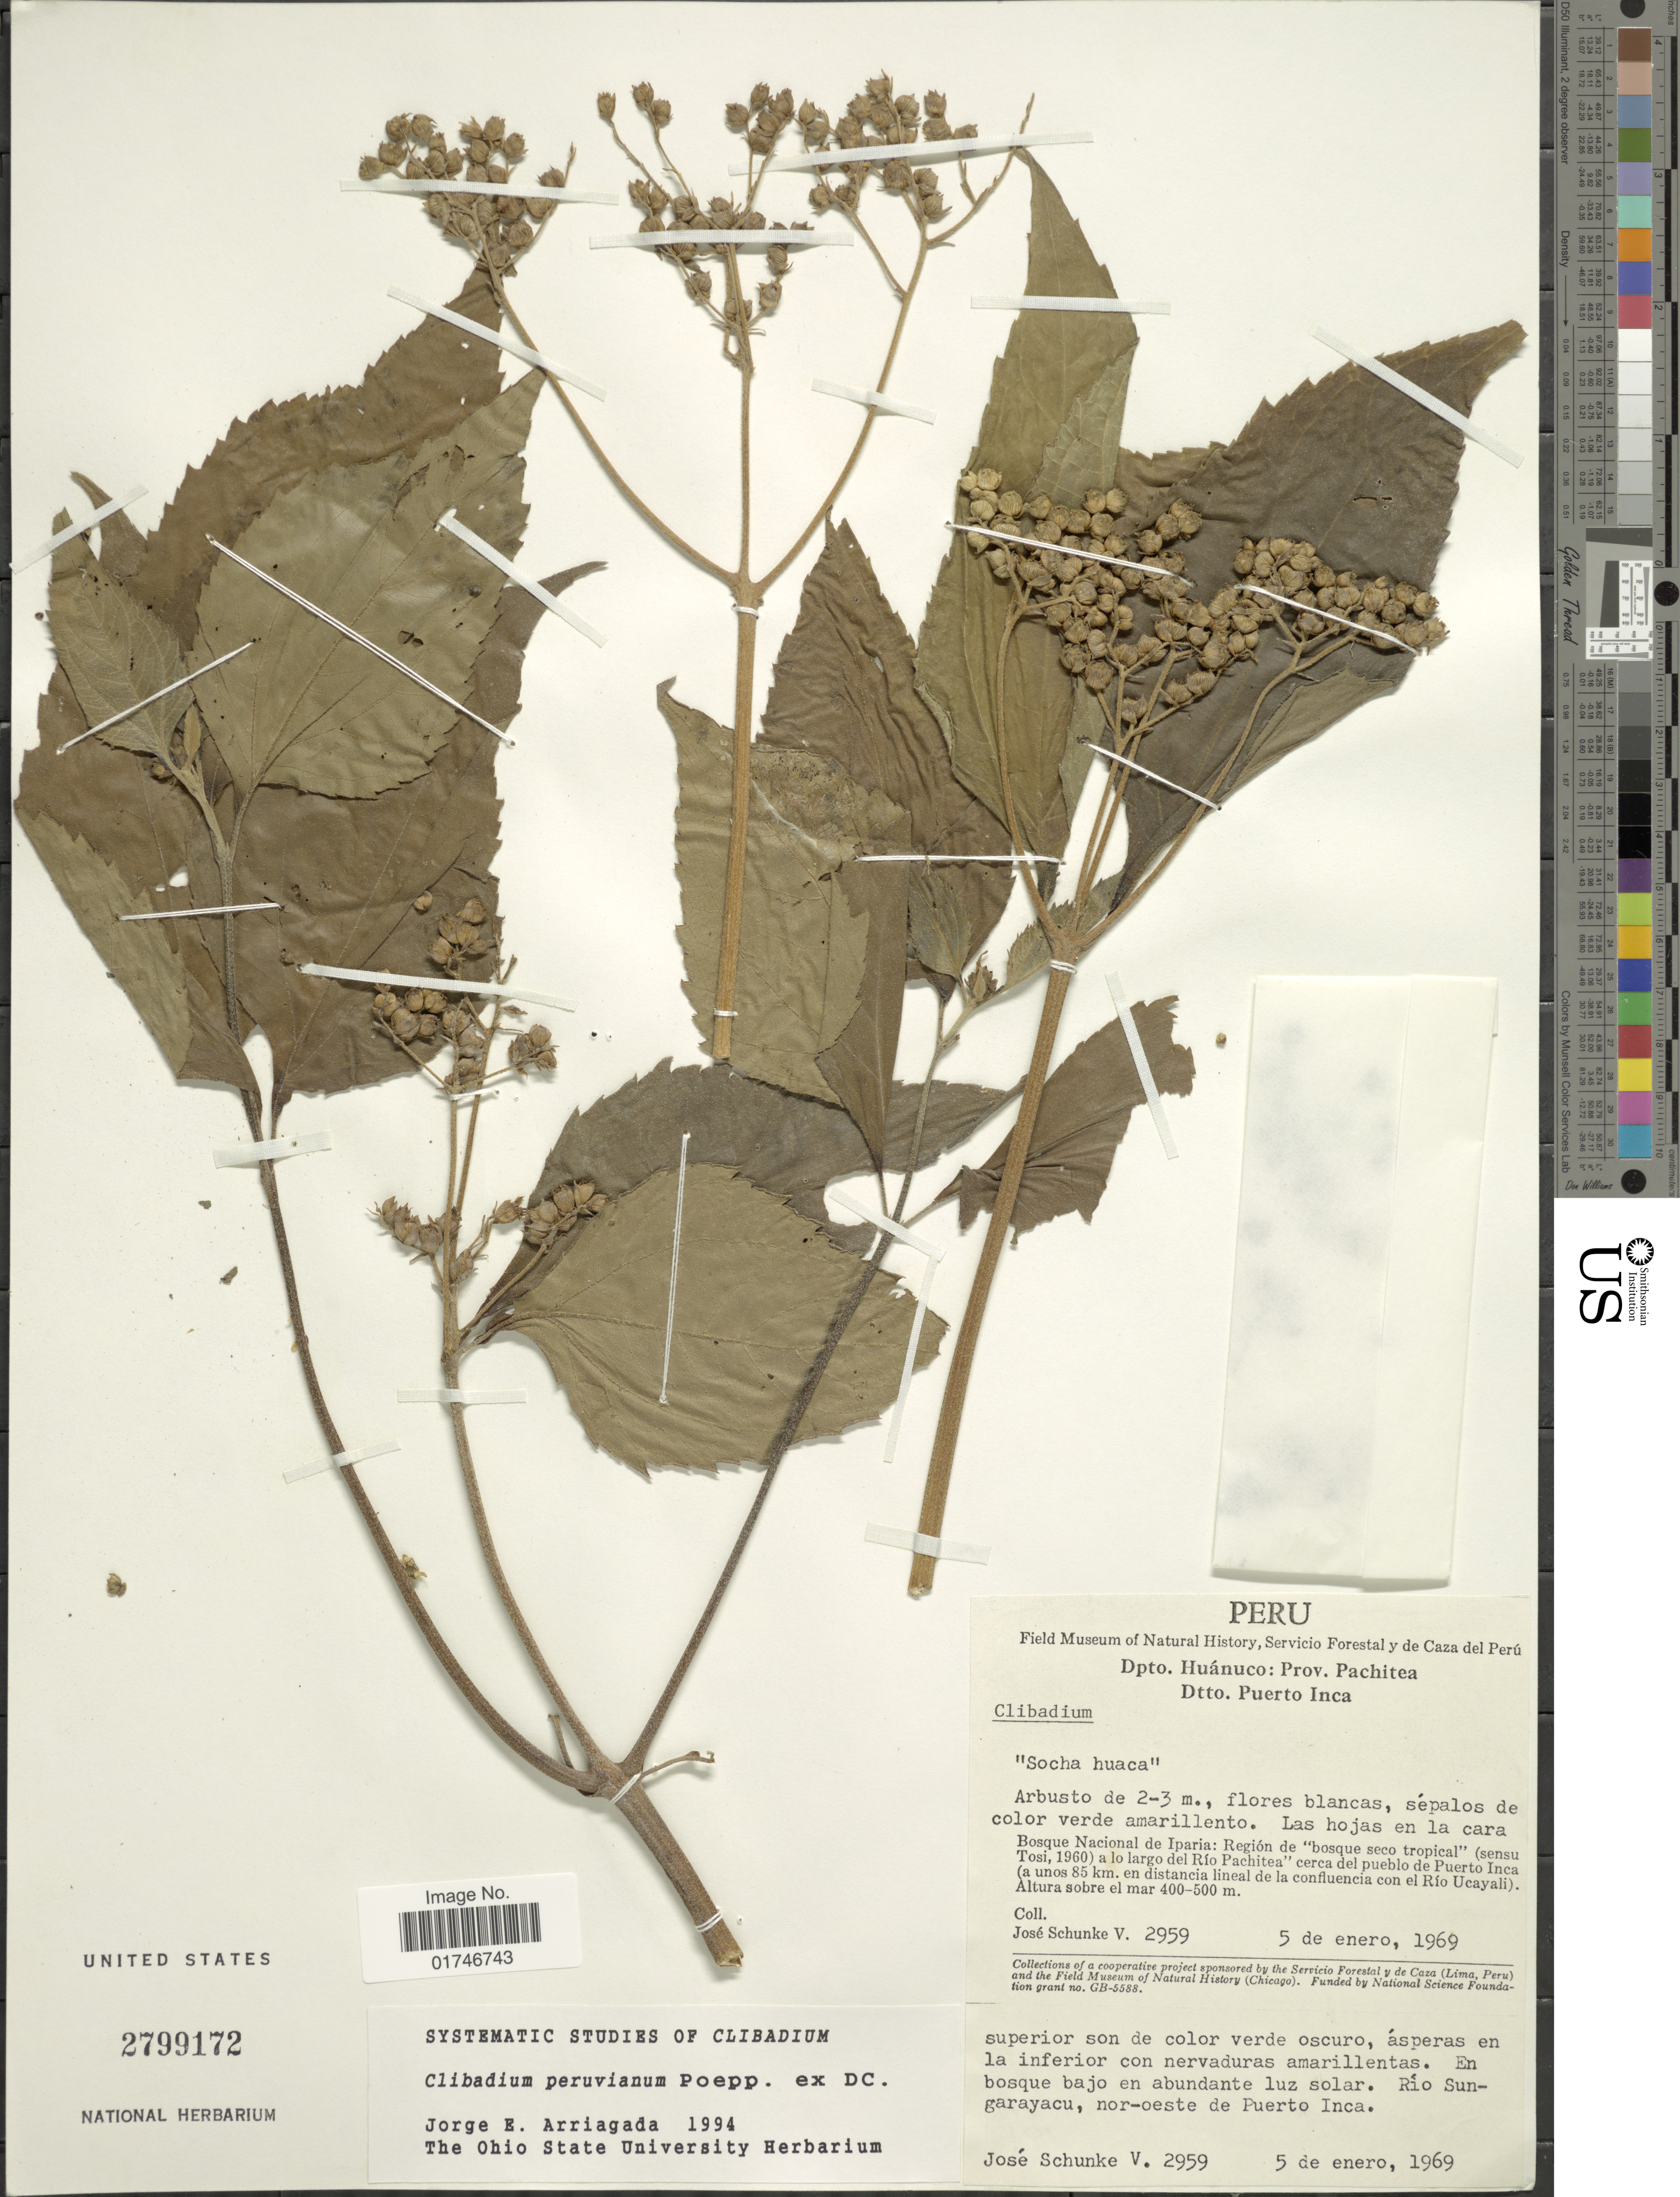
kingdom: Plantae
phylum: Tracheophyta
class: Magnoliopsida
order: Asterales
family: Asteraceae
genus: Clibadium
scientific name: Clibadium peruvianum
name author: Poepp.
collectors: J. Schunke Vigo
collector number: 2959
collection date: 1969-01-05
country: Peru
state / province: Huánuco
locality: Dpto. Huánuco: Prov. Pachitea. Dtto. Puerto Inca. Las hojas en la cara. Bosque Nacional de Iparia: Región de bosque seco tropical (sensu Tosi, 1960) a lo largo del Río Pachitea cerca del pueblo de Puerto Inca (a unos 85 km. en distancia lineal de la confluencia con el Río Ucayali)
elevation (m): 400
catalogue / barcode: US 2799172